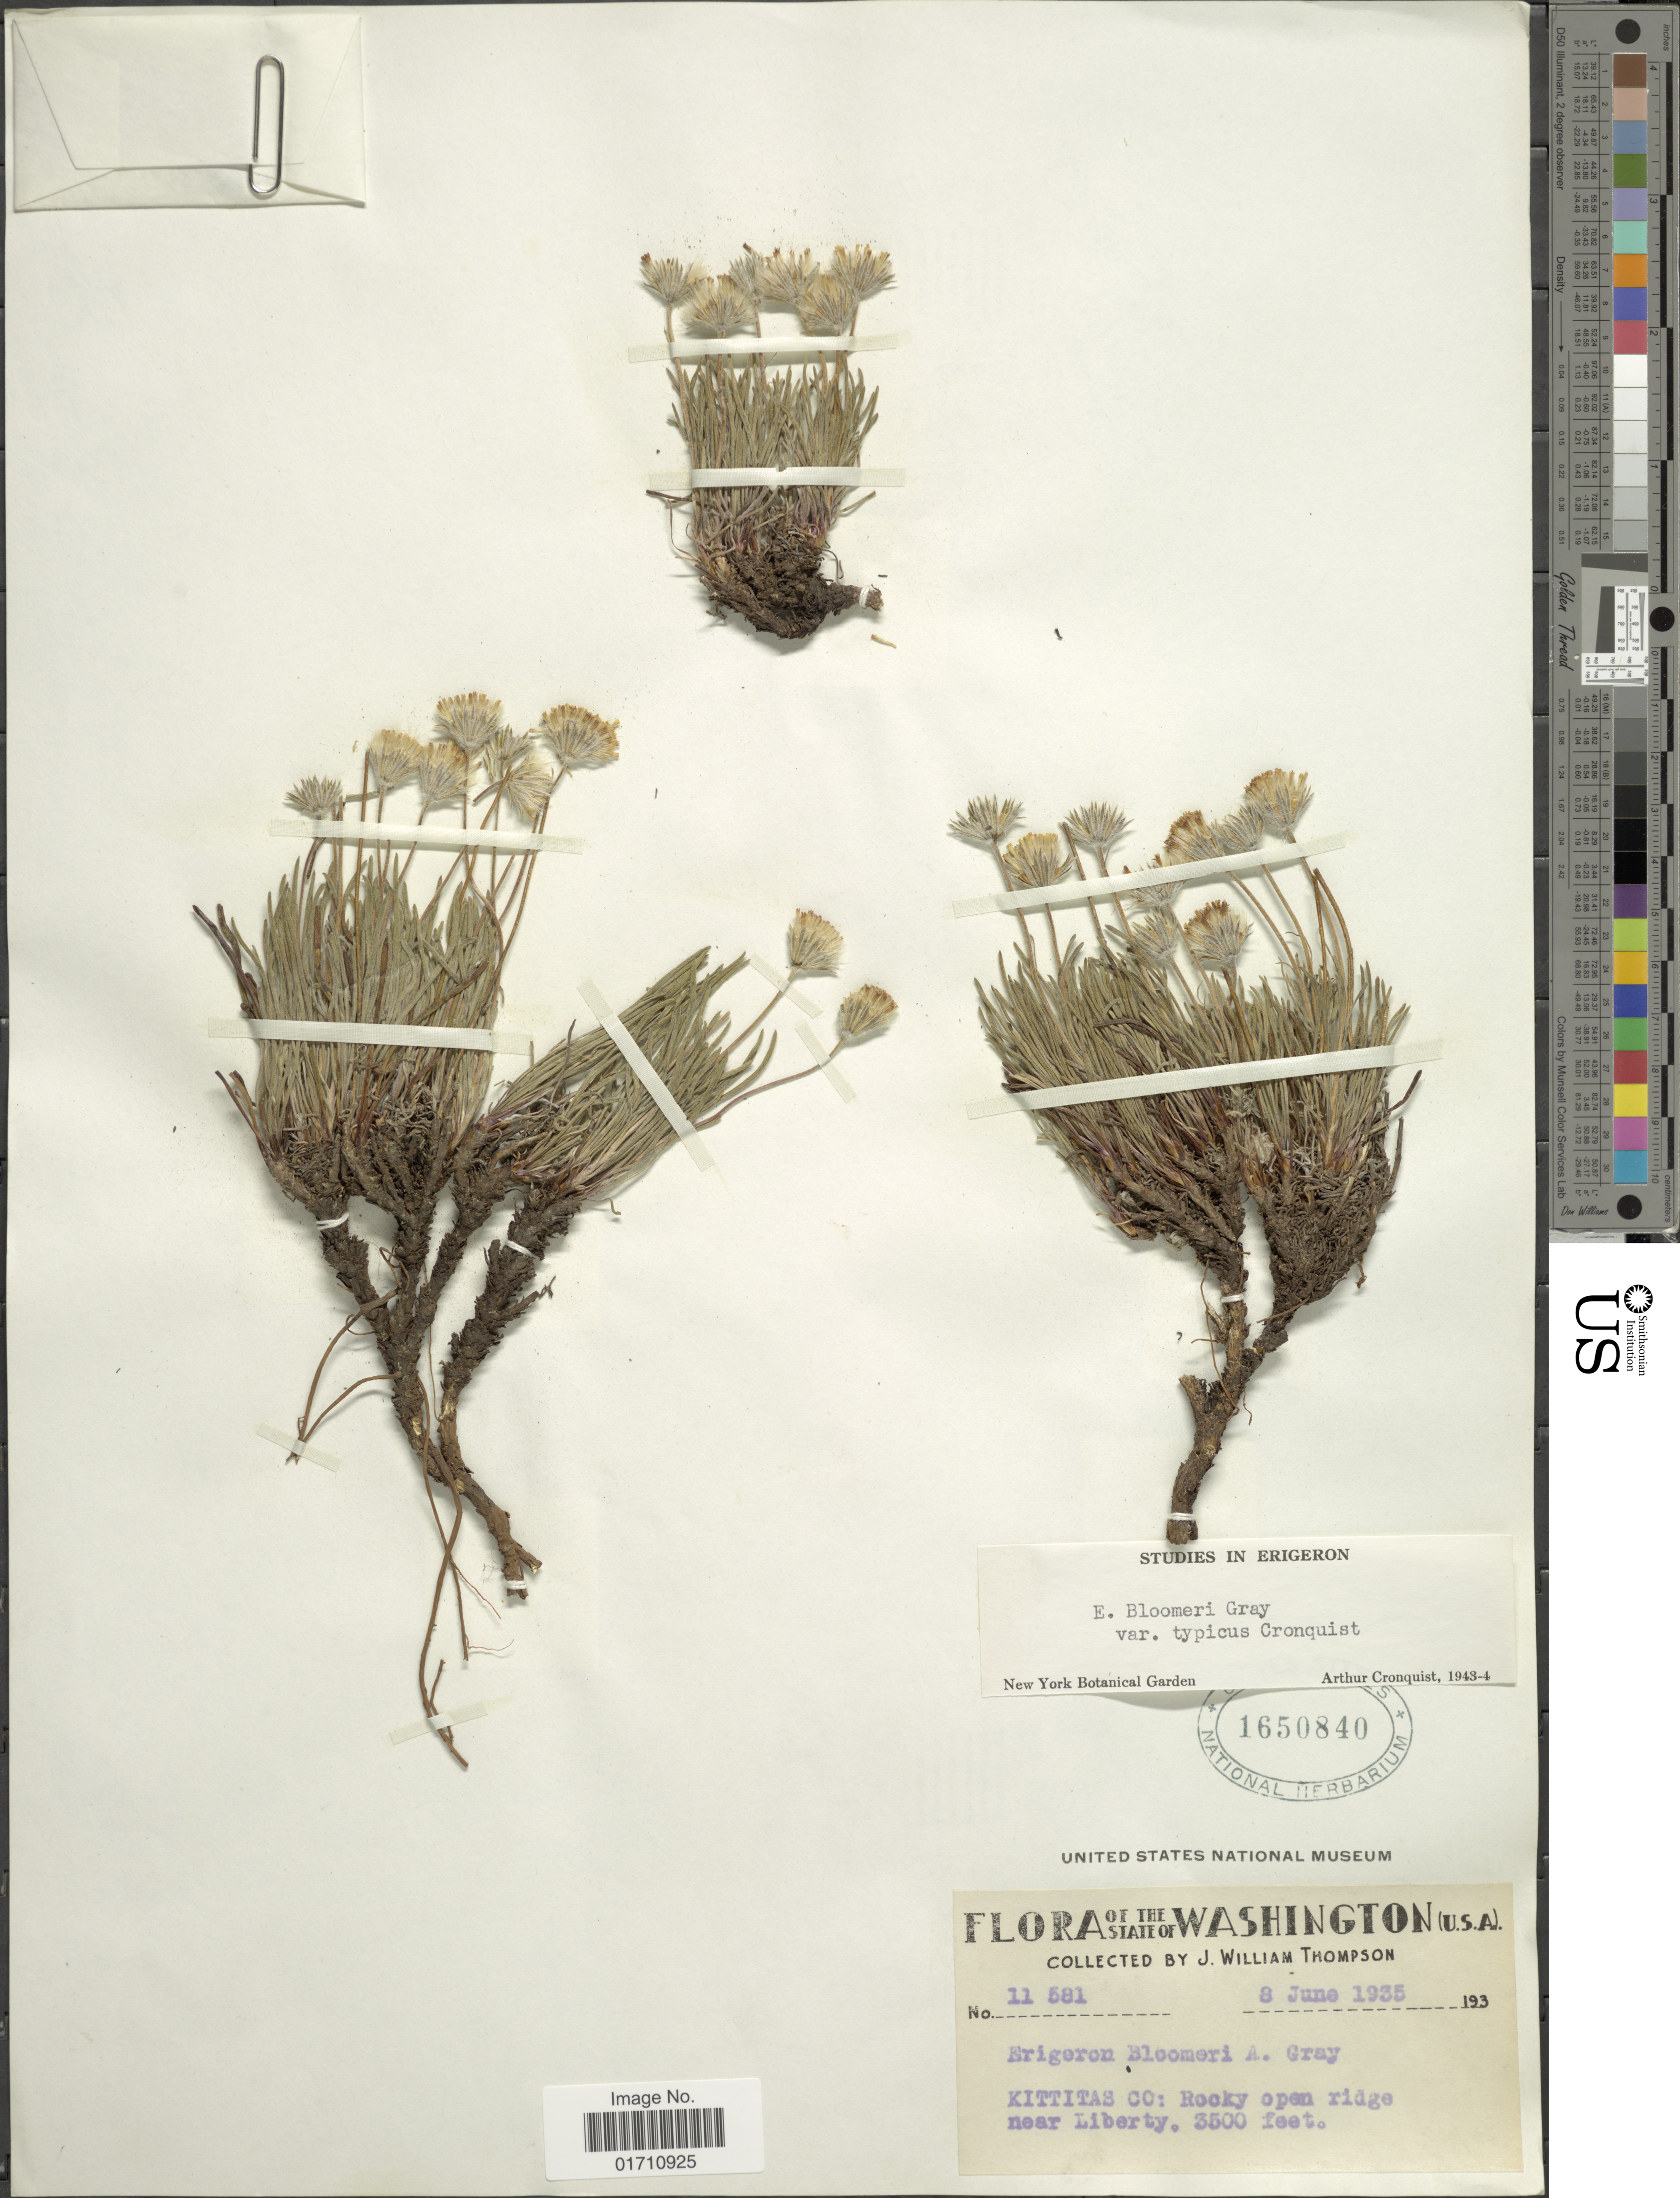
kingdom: Plantae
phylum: Tracheophyta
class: Magnoliopsida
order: Asterales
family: Asteraceae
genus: Erigeron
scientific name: Erigeron bloomeri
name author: A. Gray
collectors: J. W. Thompson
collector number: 11581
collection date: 1935-06-08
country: United States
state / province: Washington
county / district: Kittitas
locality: Kittitas Co: Rocky opebn ridge near Liberty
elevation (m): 1067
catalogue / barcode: US 1650840